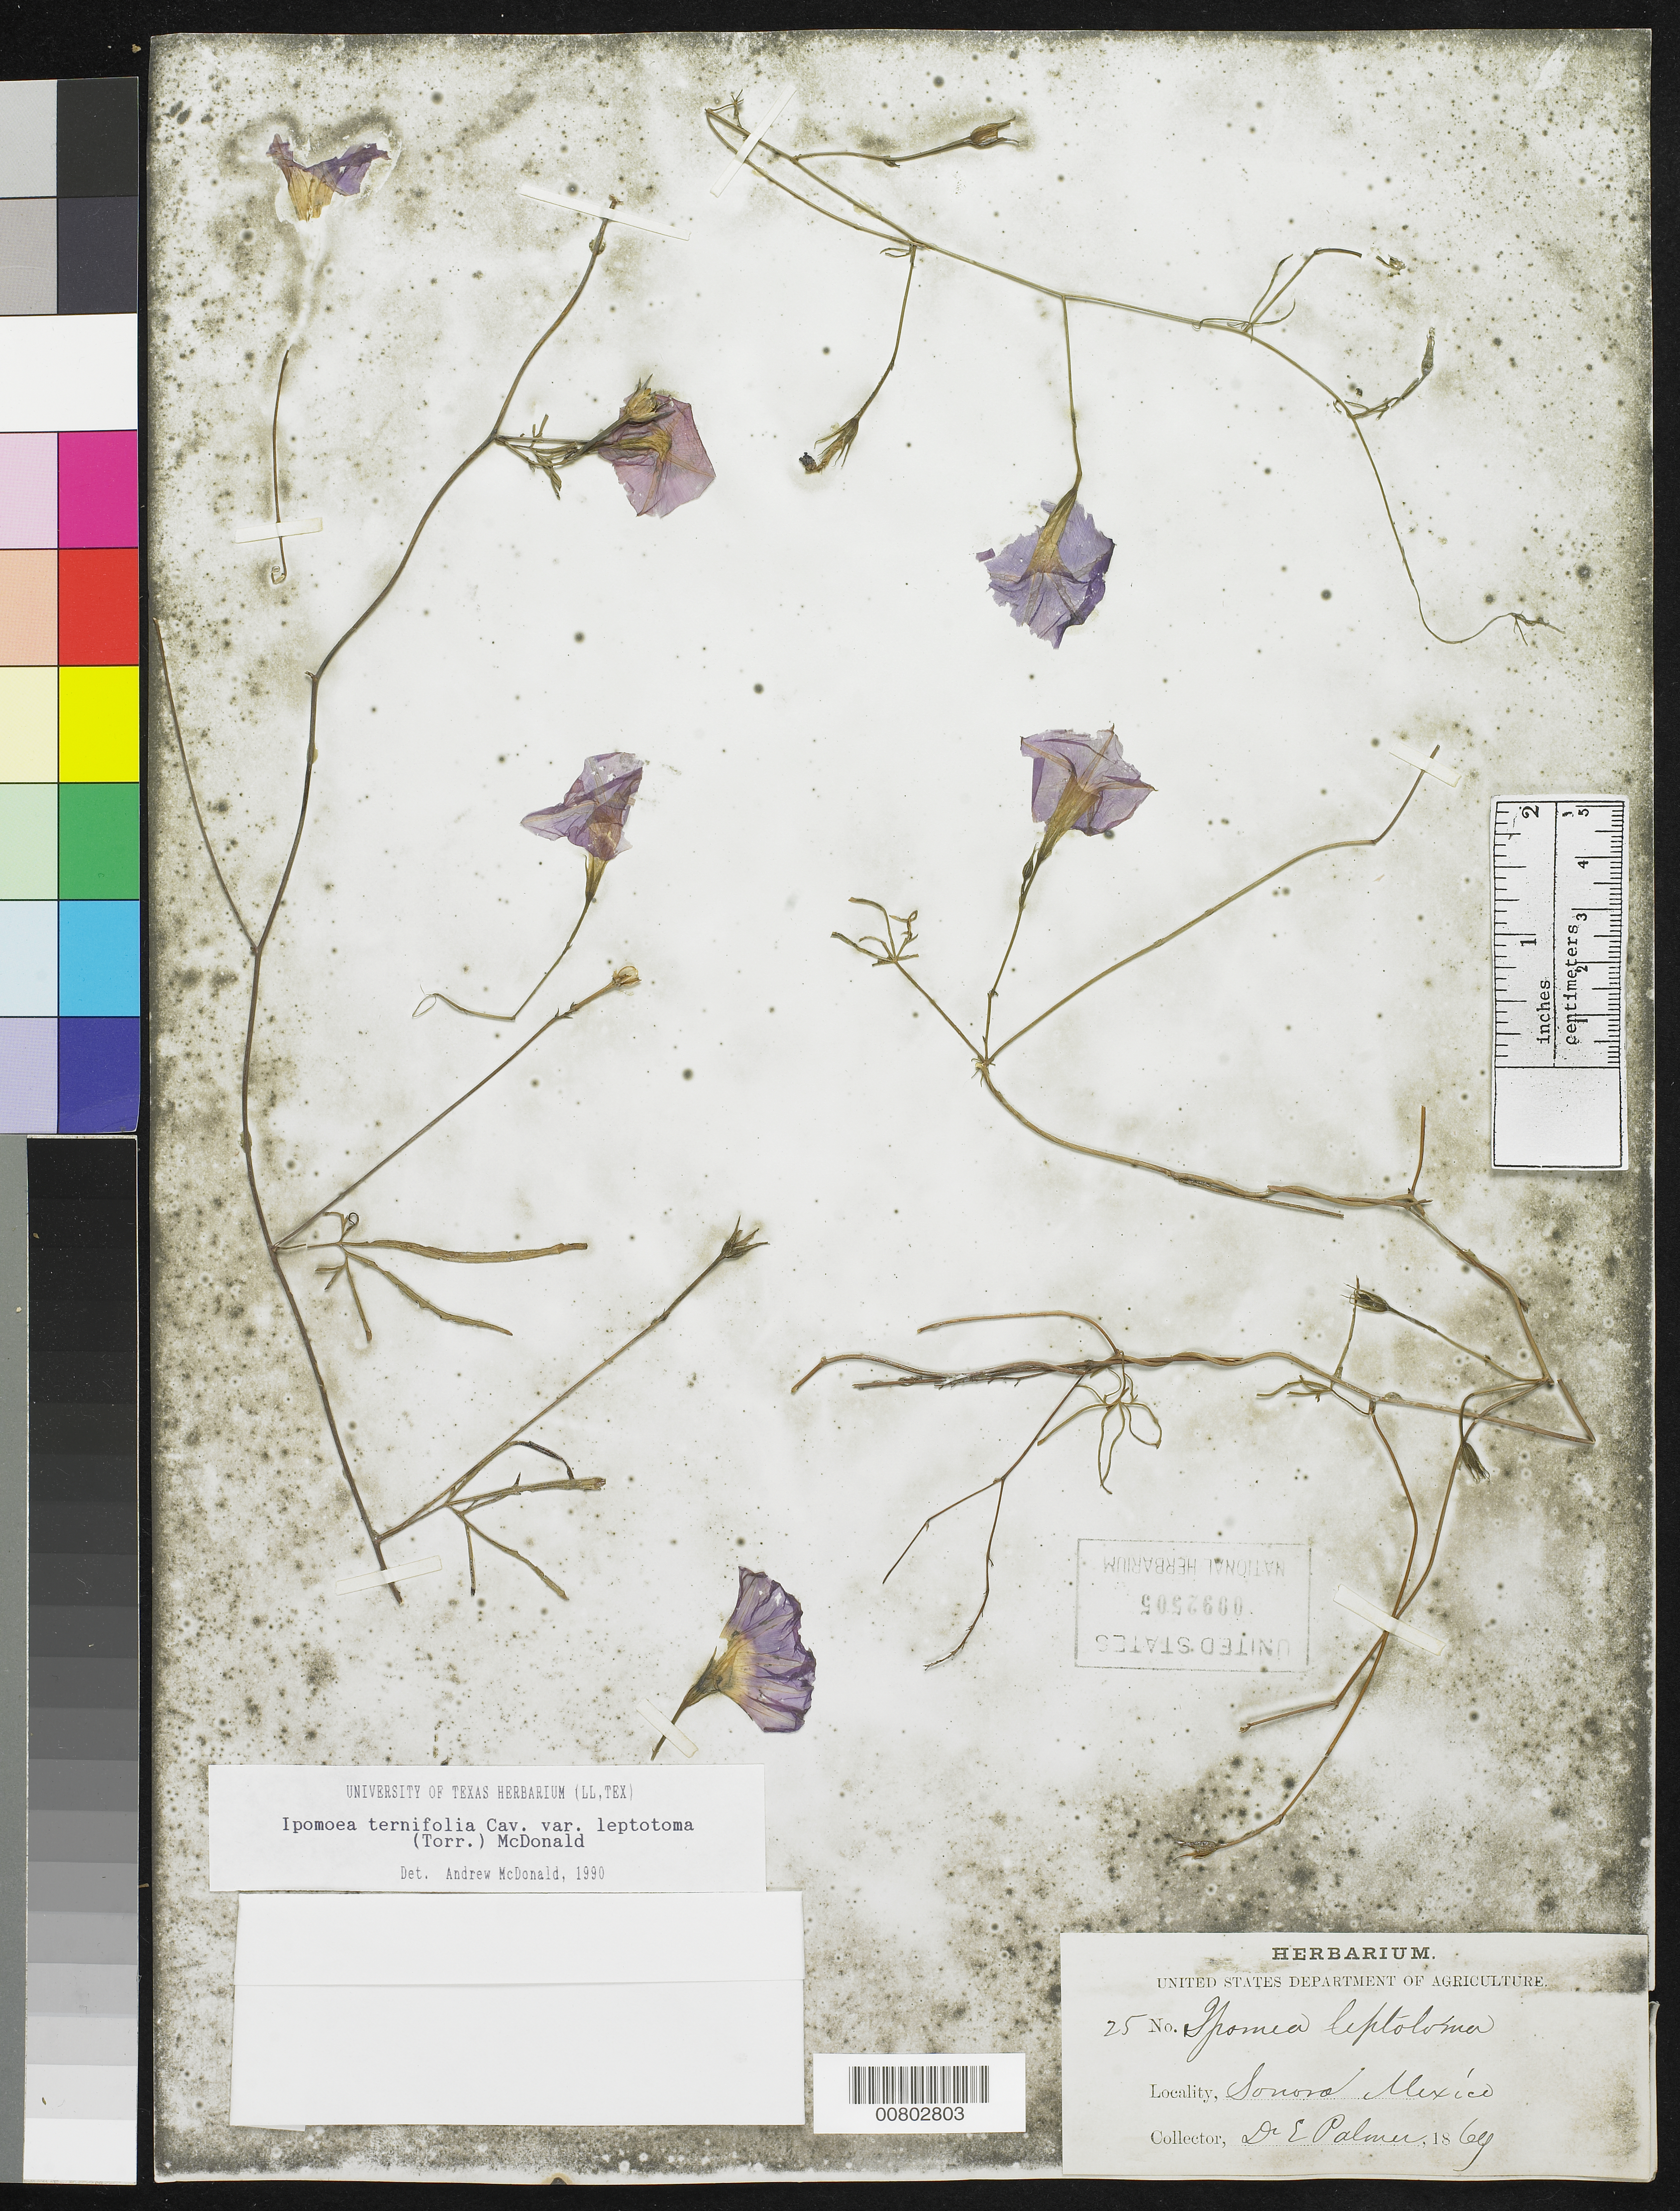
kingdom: Plantae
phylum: Tracheophyta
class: Magnoliopsida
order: Solanales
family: Convolvulaceae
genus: Ipomoea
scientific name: Ipomoea ternifolia var. leptotoma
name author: (Torr.) J.A. McDonald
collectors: E. Palmer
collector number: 25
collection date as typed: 1869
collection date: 1869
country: Mexico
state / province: Sonora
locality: Sonora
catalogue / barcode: US 92505